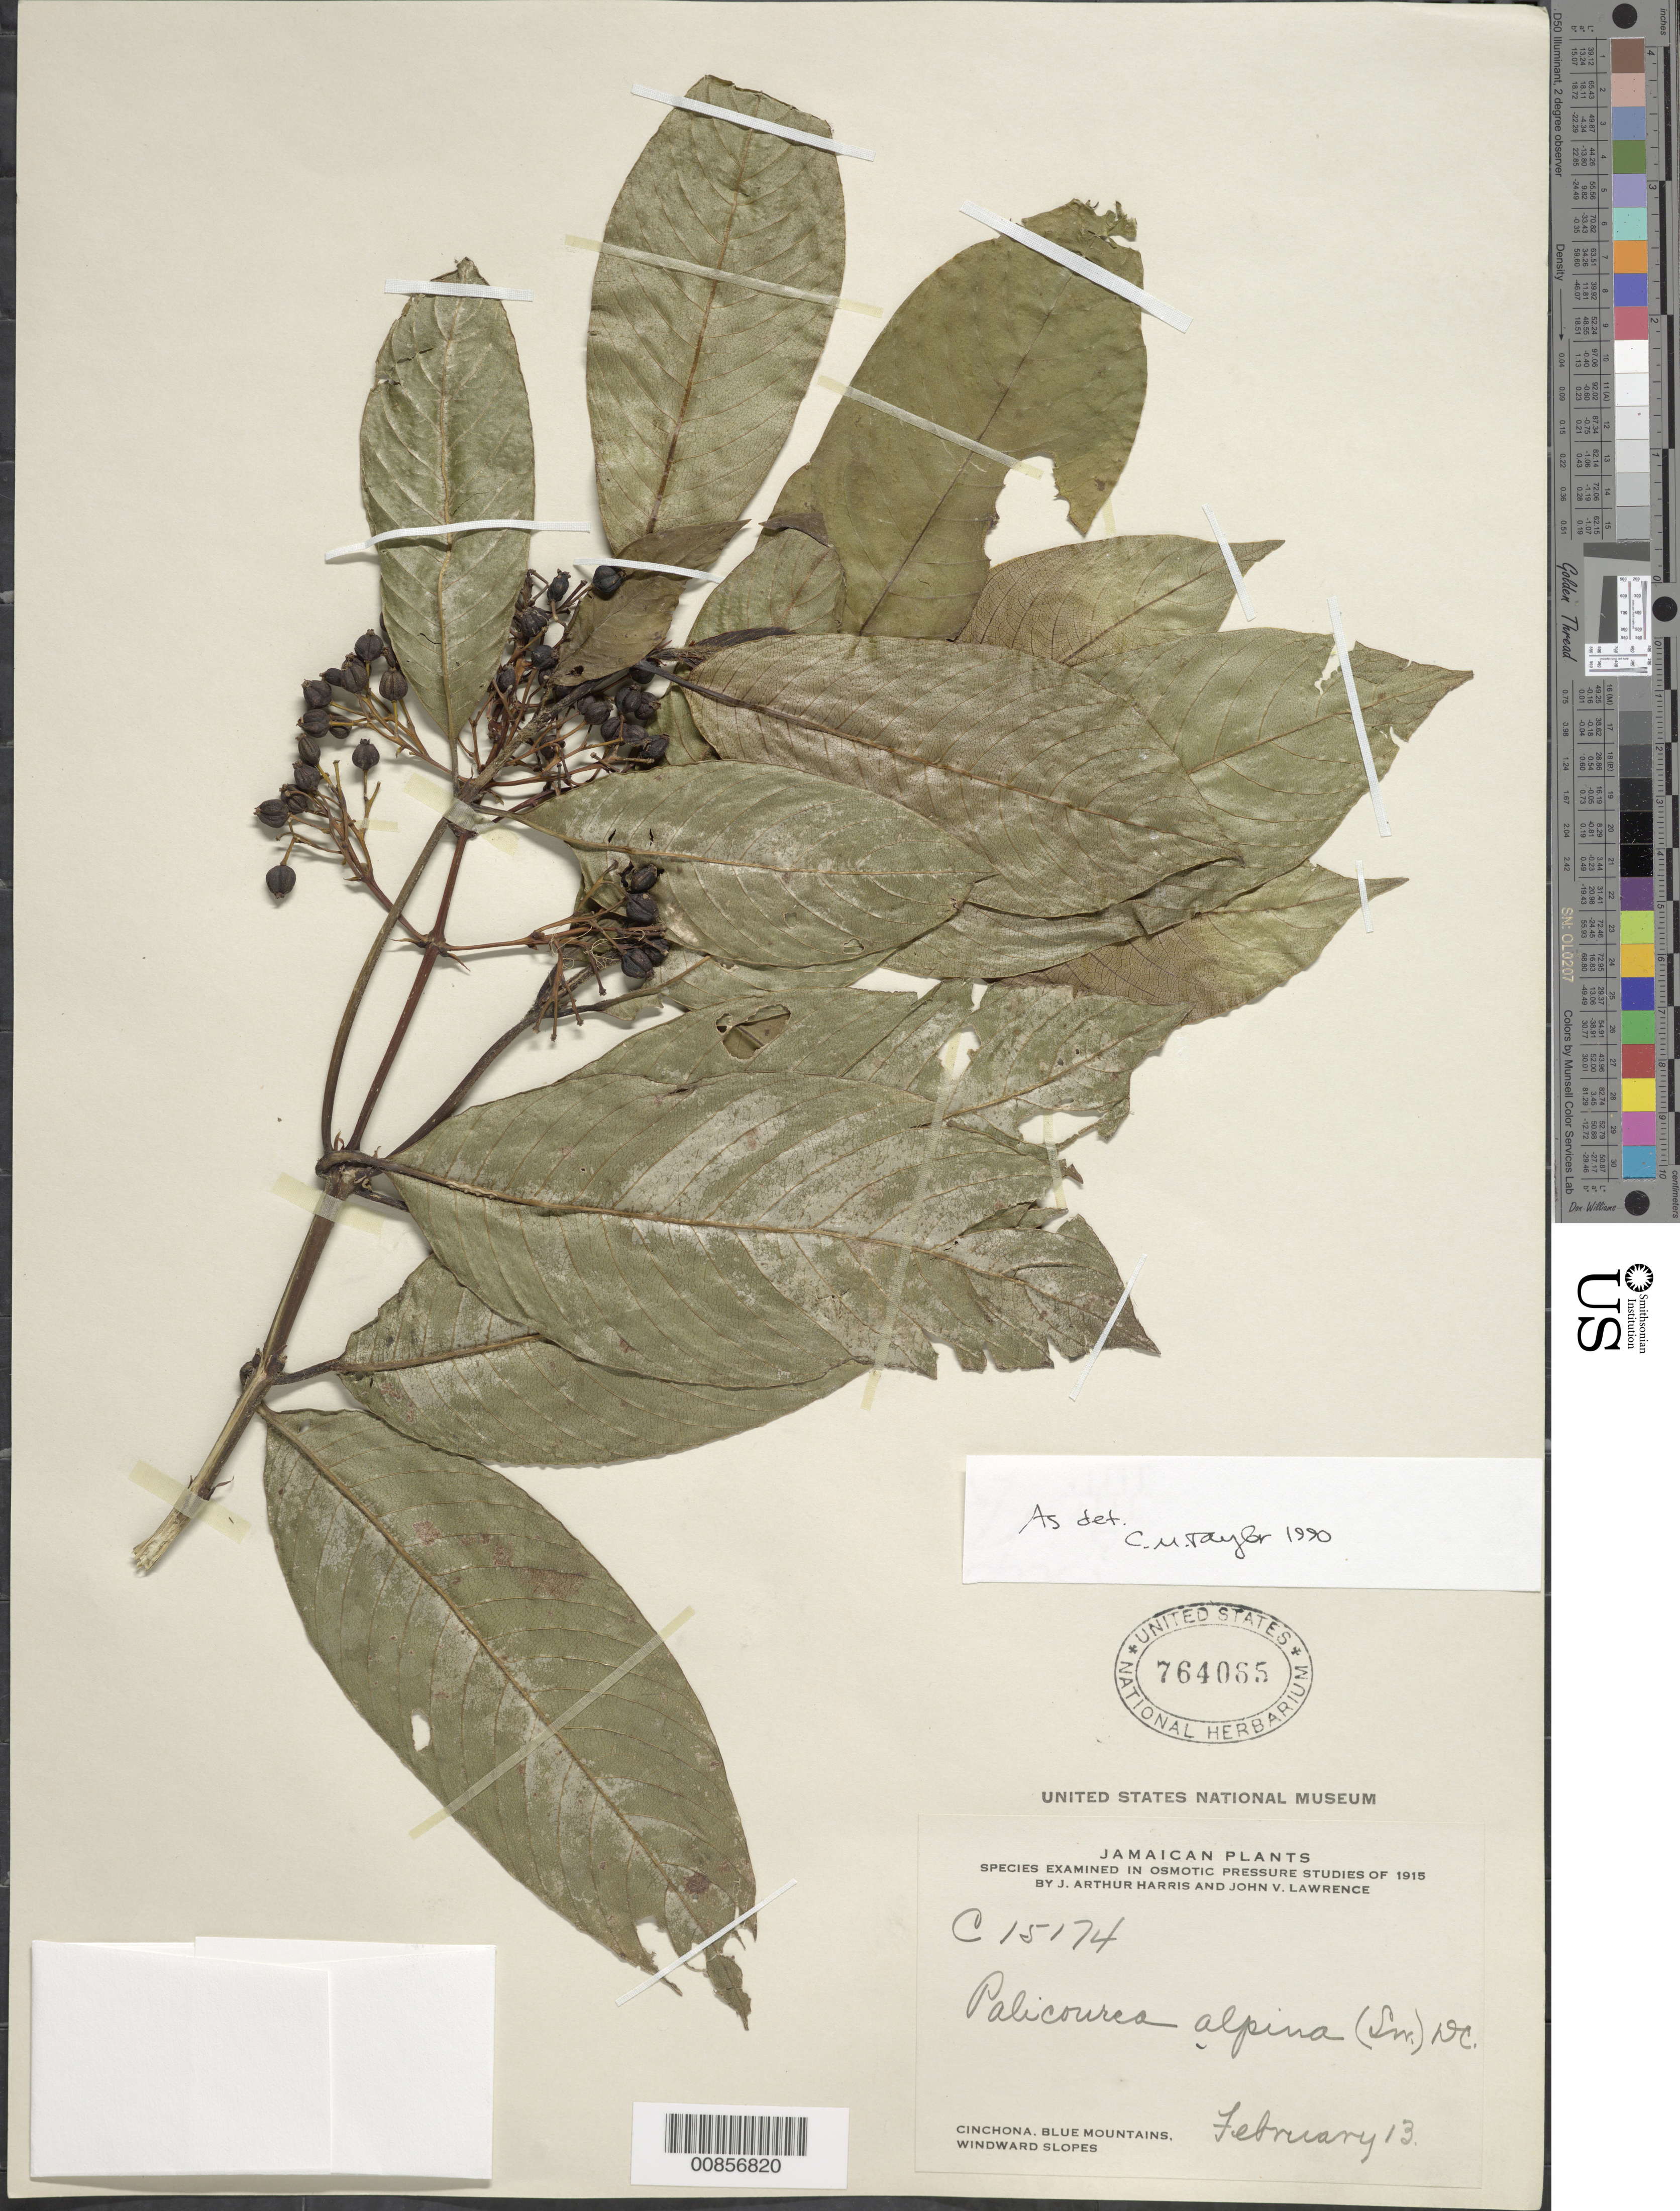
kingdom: Plantae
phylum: Tracheophyta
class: Magnoliopsida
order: Gentianales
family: Rubiaceae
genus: Palicourea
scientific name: Palicourea alpina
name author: (Sw.) DC.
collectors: J. A. Harris & J. Lawrence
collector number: C 15174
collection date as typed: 13 Feb 1915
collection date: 1915-02-13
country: Jamaica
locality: Cinchona, Blue Mountains, windward slopes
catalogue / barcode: US 664085